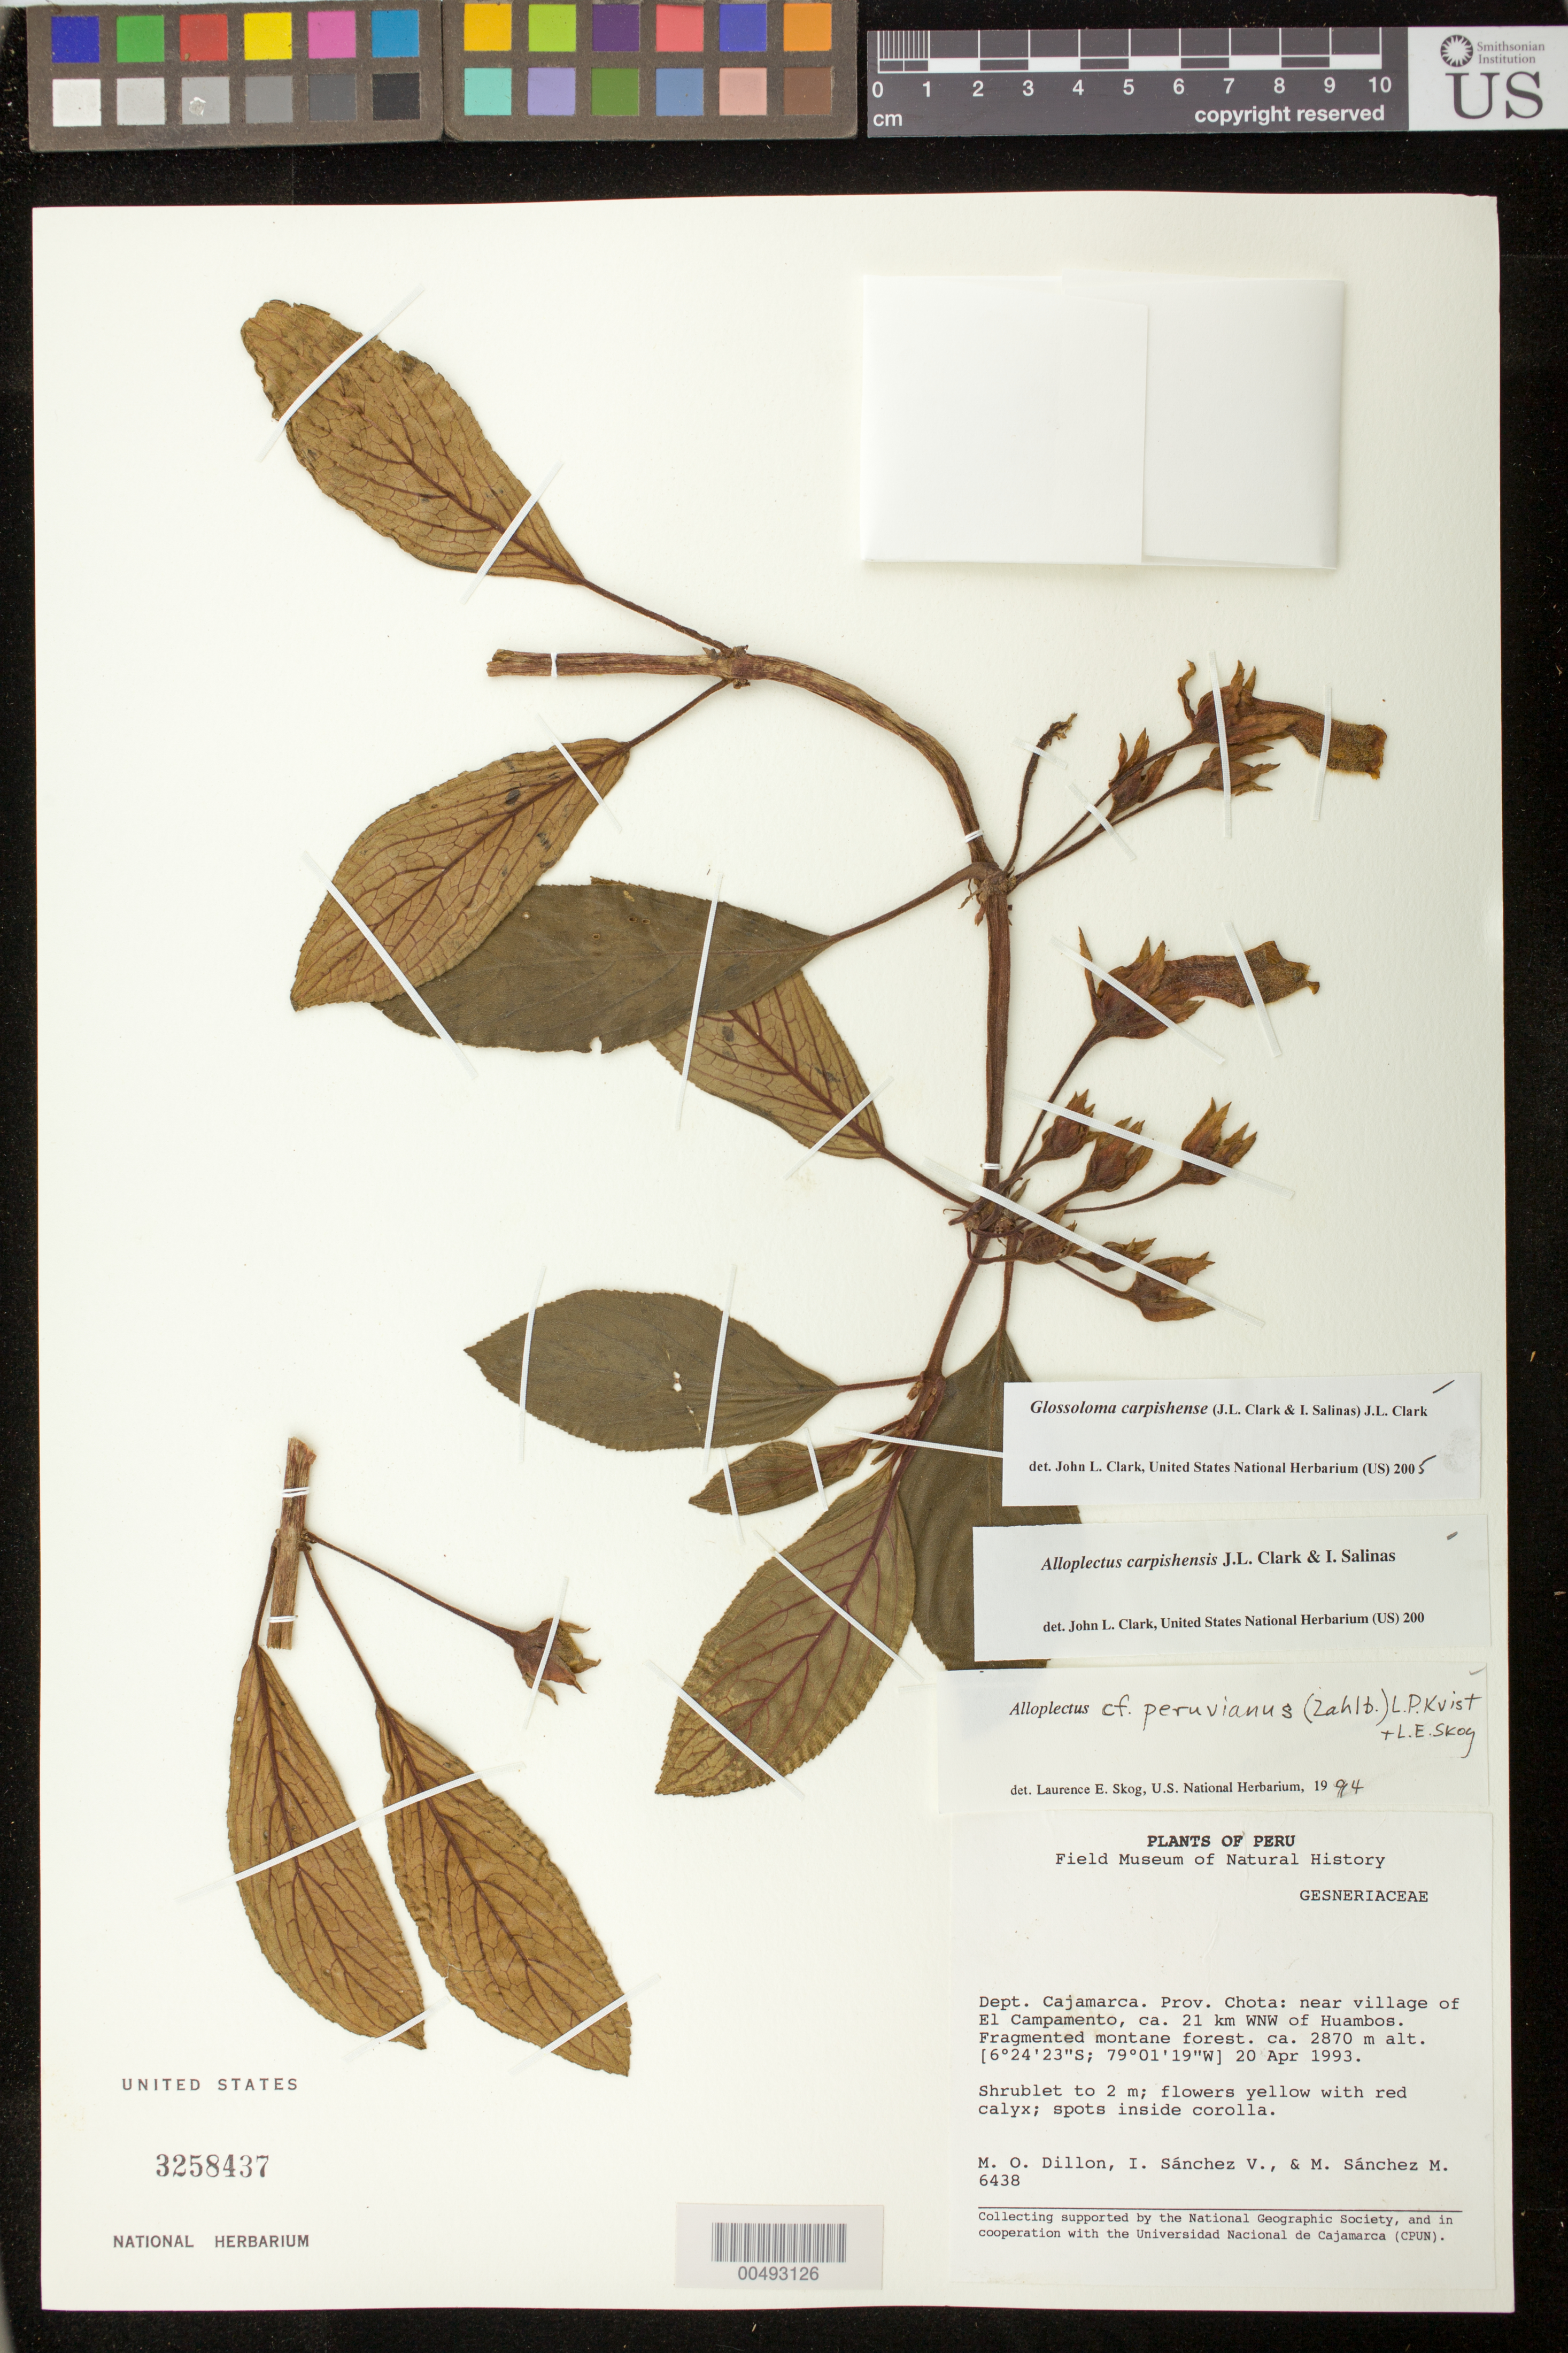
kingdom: Plantae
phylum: Tracheophyta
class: Magnoliopsida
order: Lamiales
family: Gesneriaceae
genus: Glossoloma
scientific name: Glossoloma carpishense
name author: (J.L. Clark & I. Salinas) J.L. Clark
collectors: M. O. Dillon, I. M. Sánchez Vega & M. Sanchez-M.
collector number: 6438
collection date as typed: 20 Apr 1993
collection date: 1993-04-20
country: Peru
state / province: Cajamarca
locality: Chota, el campamento, WNW of Huambos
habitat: Shrublet to 2 m; flowers yellow with red calyx; spotsinside corolla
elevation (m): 2870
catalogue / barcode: US 3258437